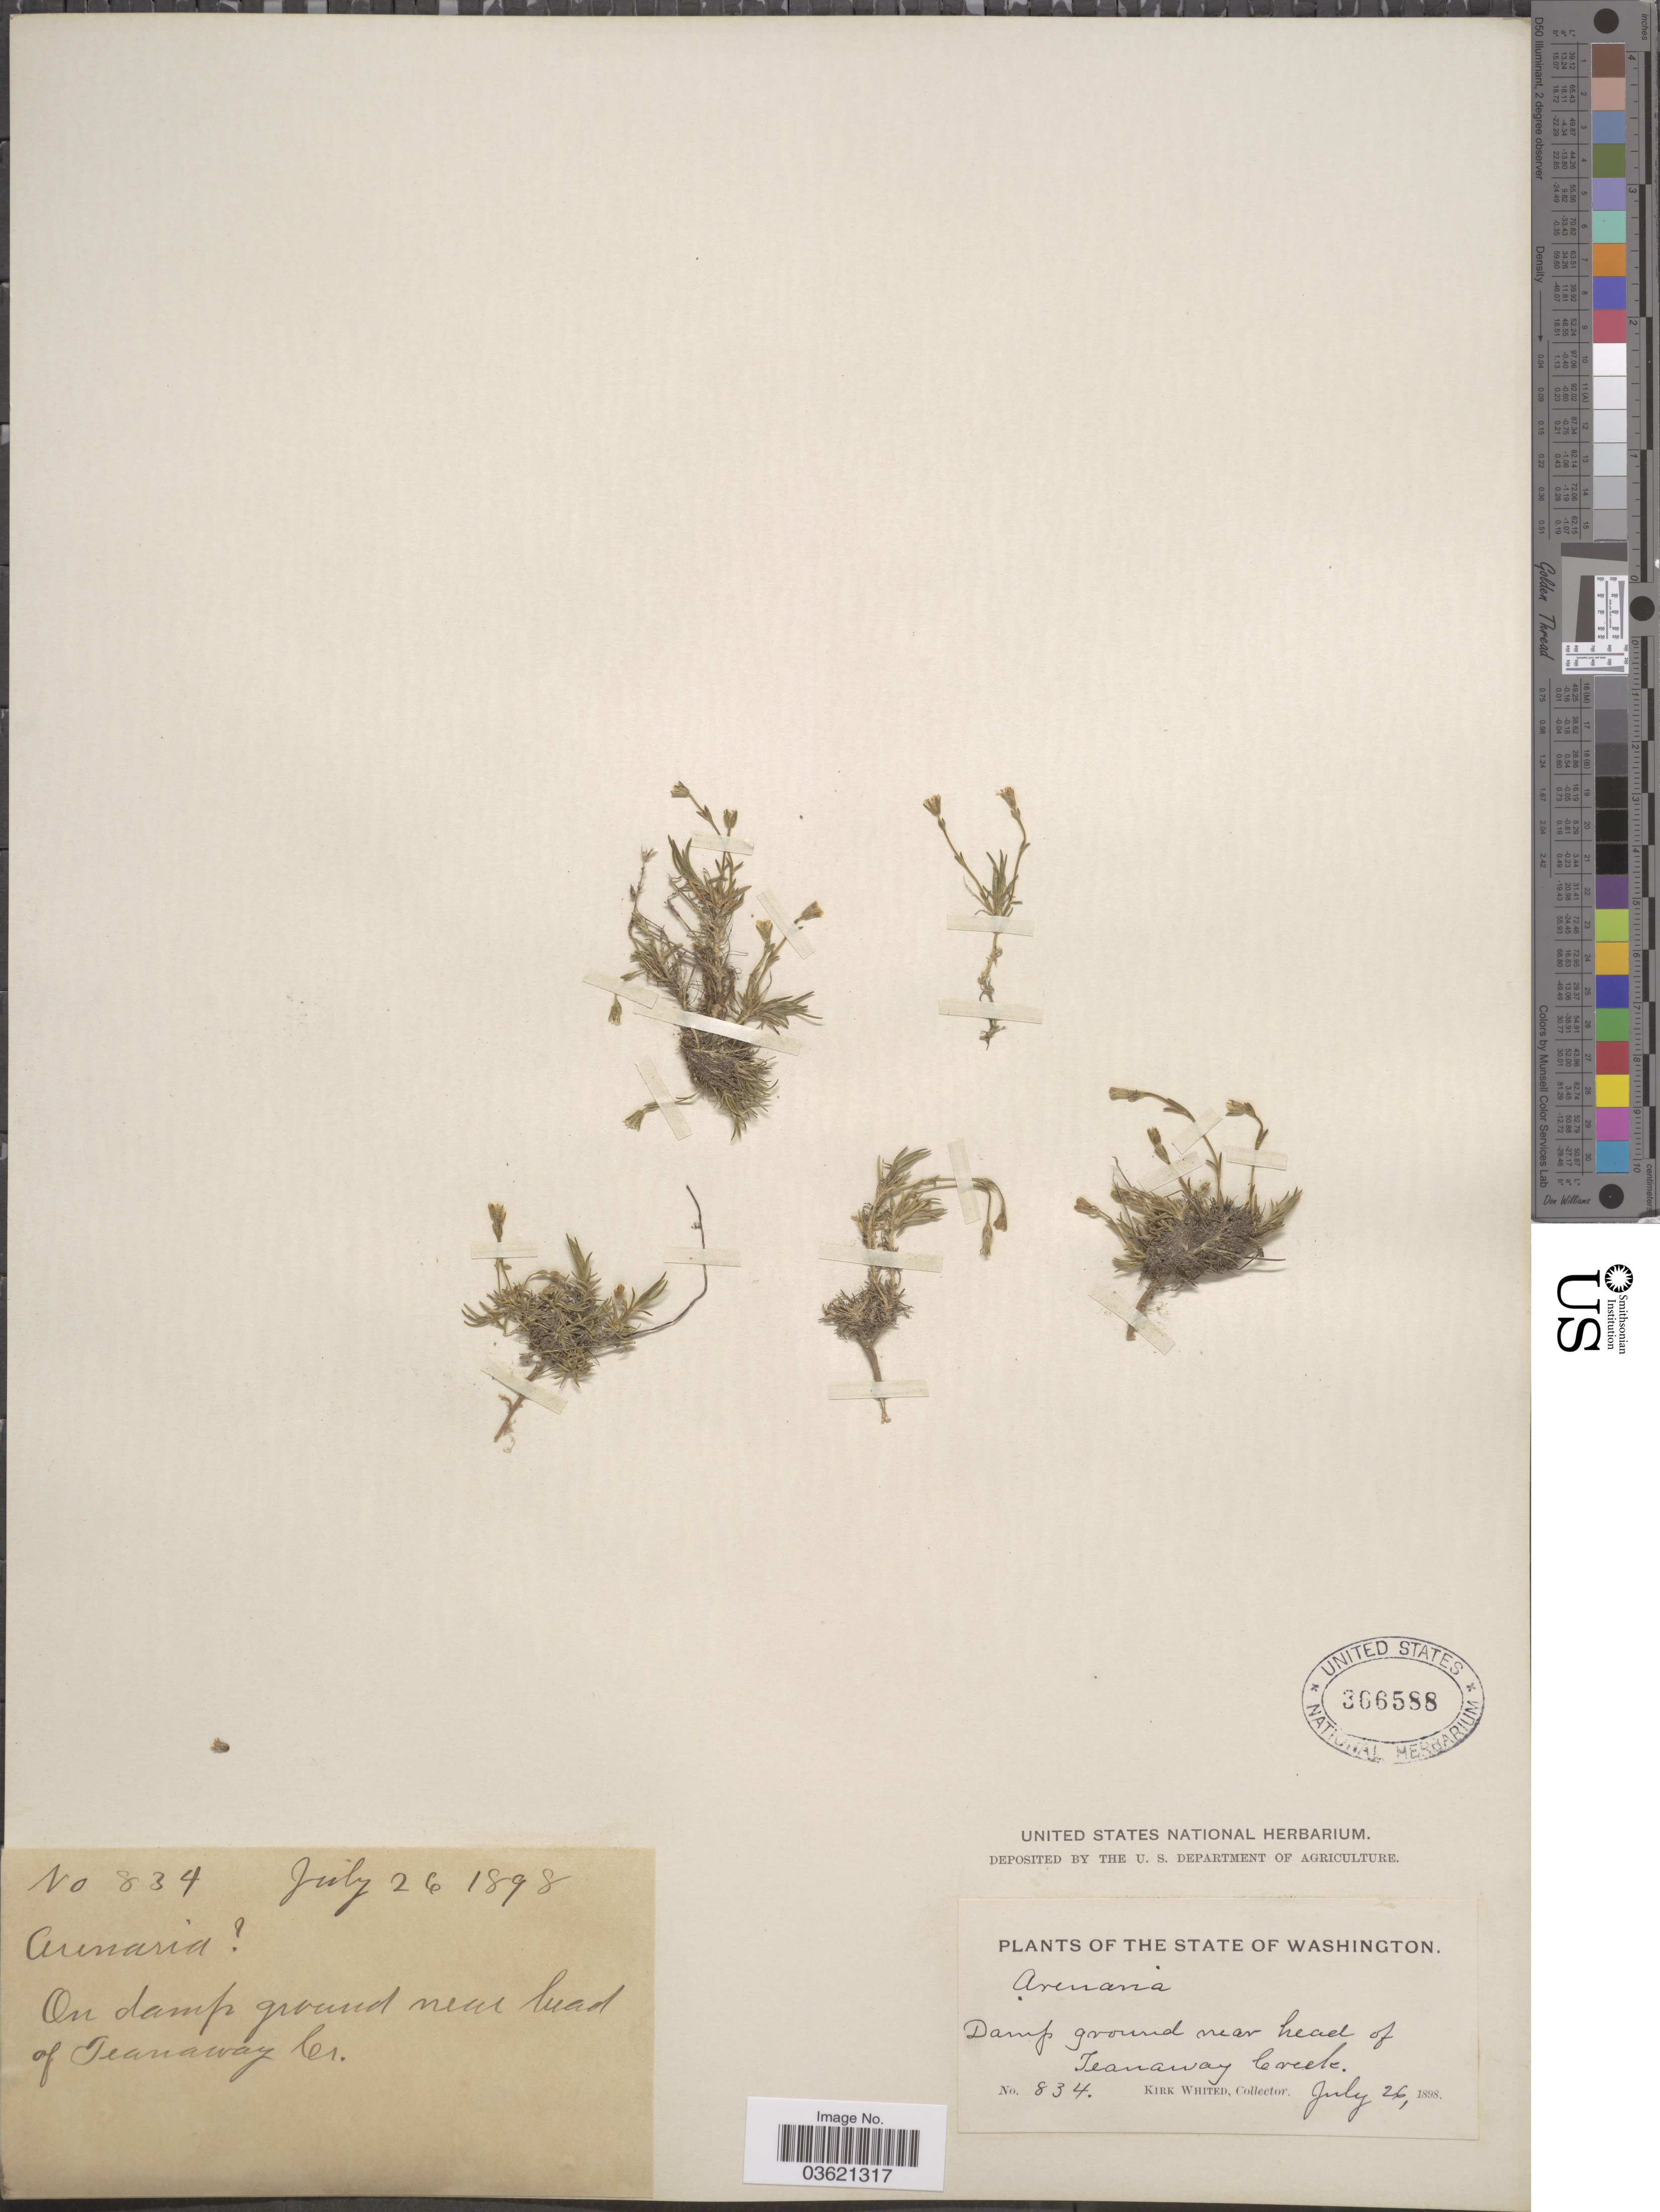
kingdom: Plantae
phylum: Tracheophyta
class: Magnoliopsida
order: Caryophyllales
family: Caryophyllaceae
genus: Arenaria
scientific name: Arenaria sp.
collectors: K. Whited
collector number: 834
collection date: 1898-07-26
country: United States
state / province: Washington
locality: Damp ground near head of Teanaway Creek.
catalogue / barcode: US 366588